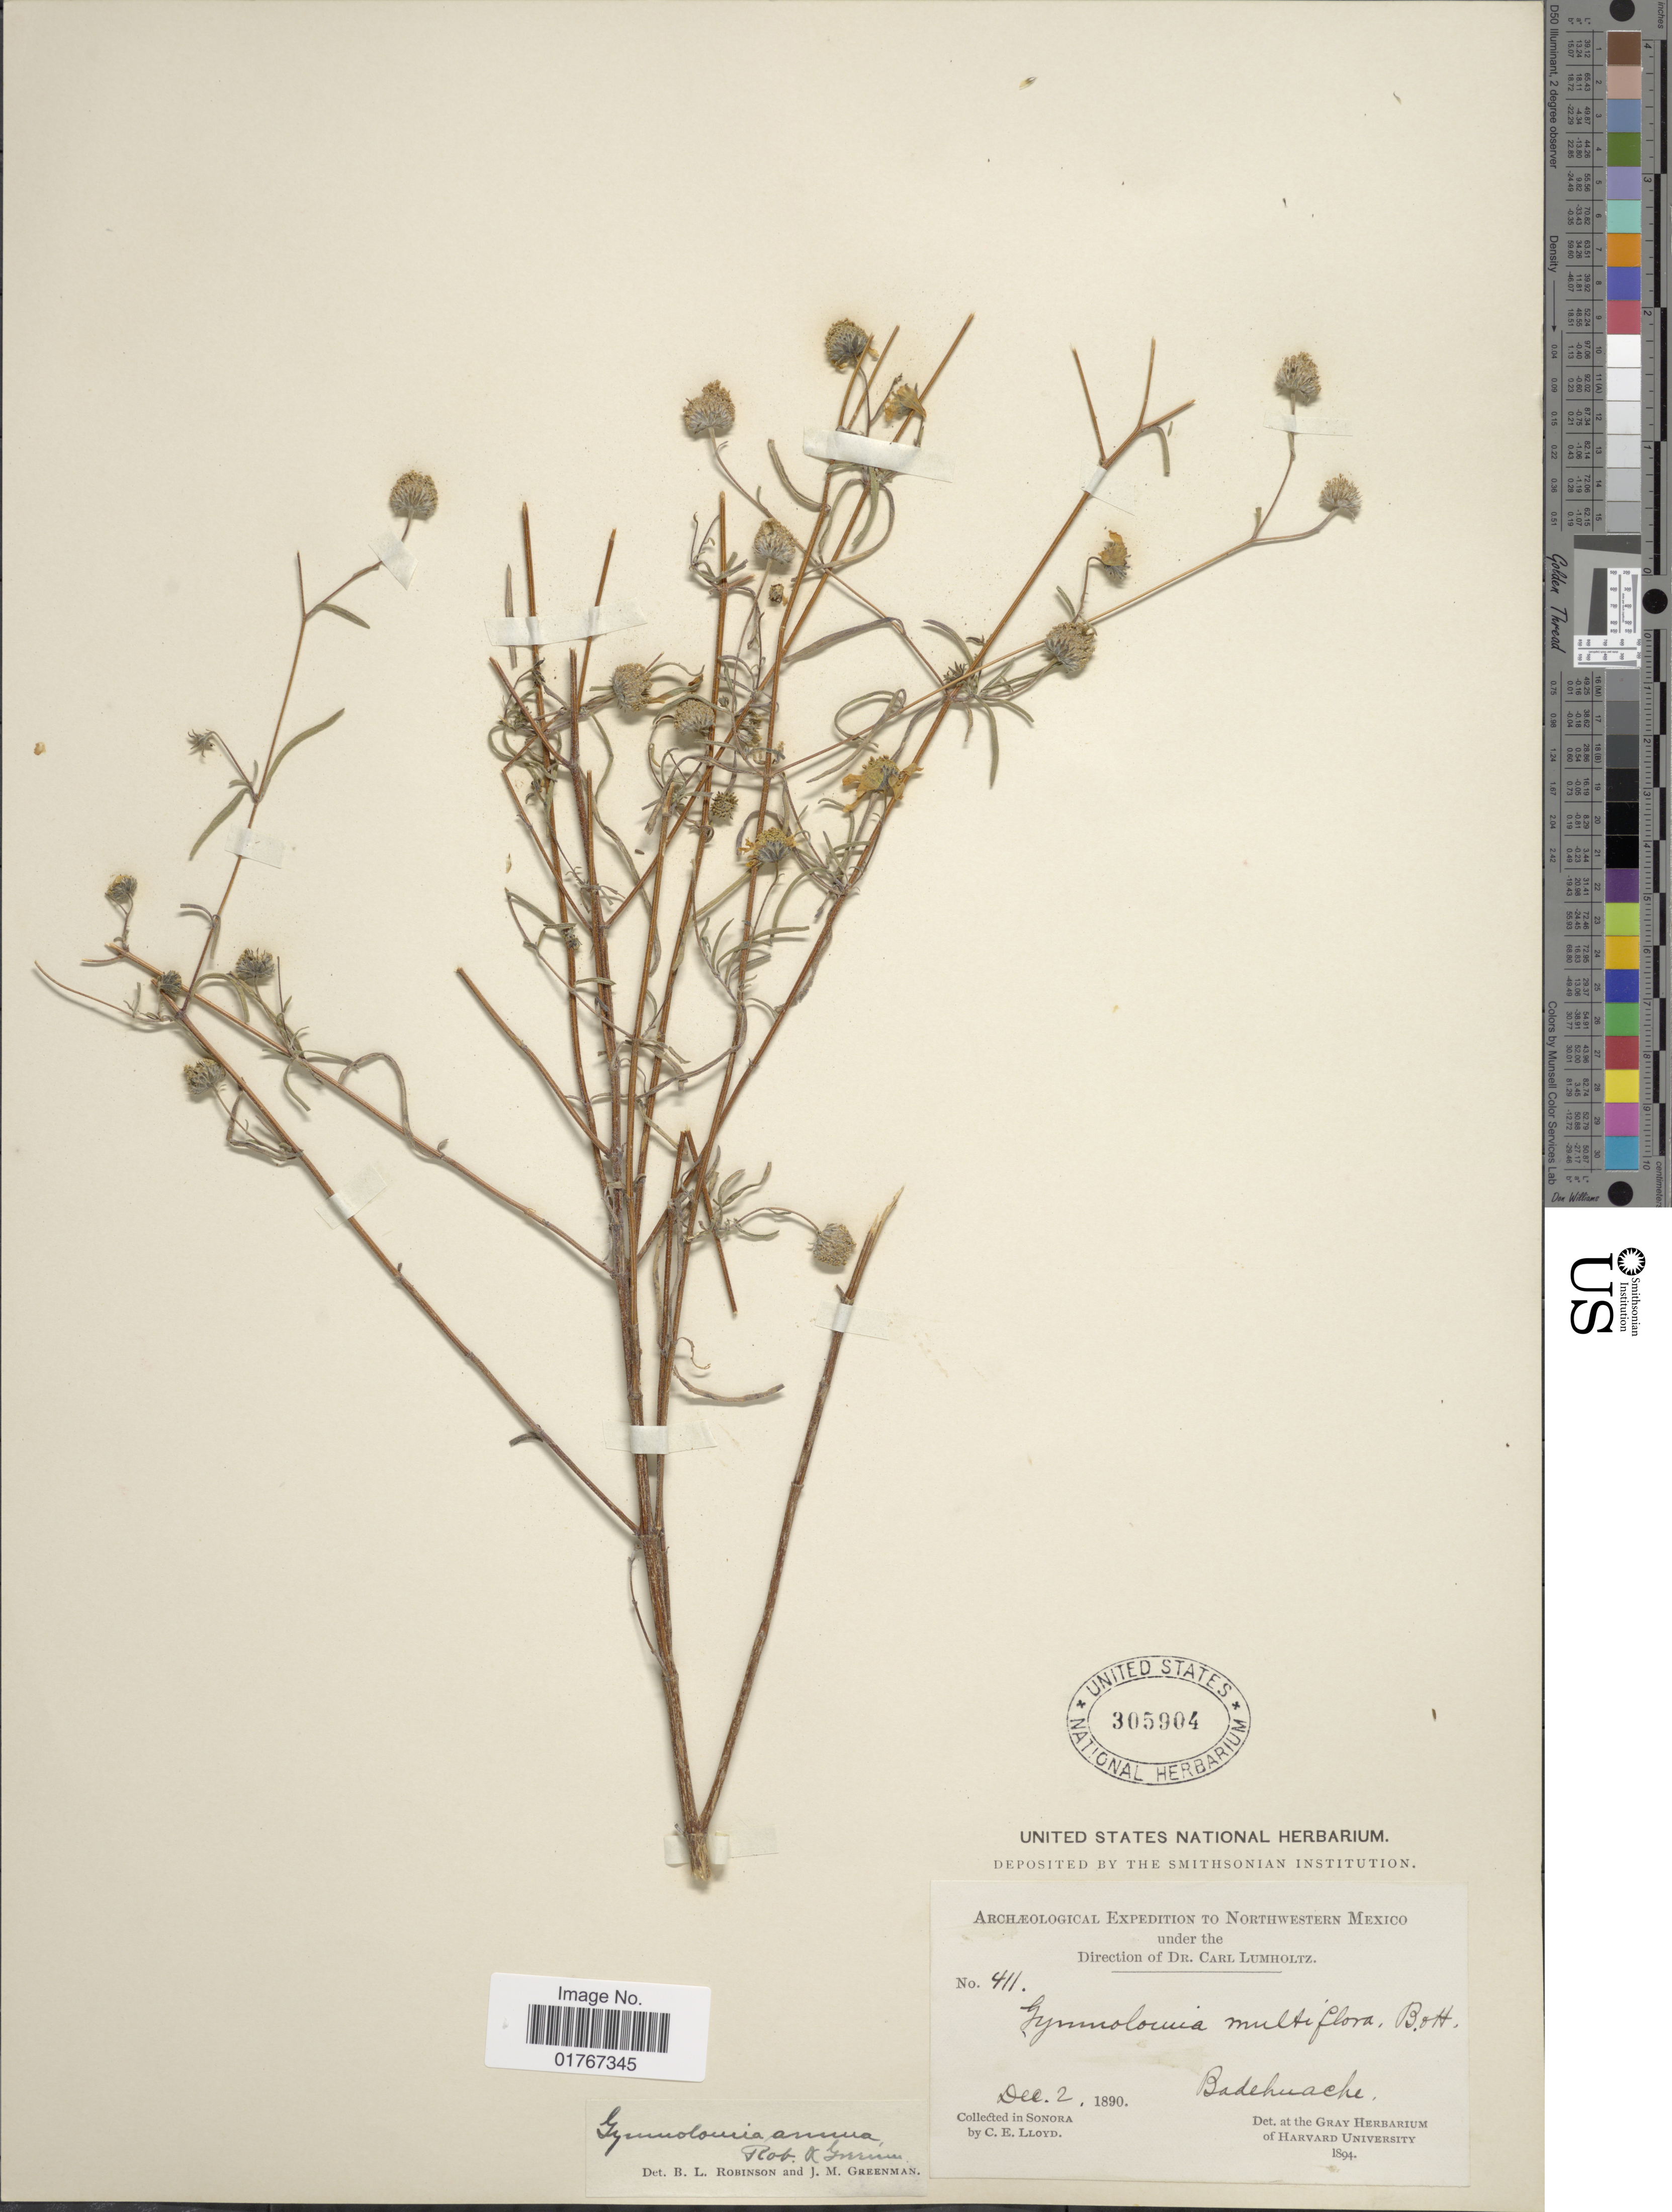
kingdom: Plantae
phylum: Tracheophyta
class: Magnoliopsida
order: Asterales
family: Asteraceae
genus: Heliomeris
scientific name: Heliomeris annua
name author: (M.E. Jones) Cockerell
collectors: Lloyd, C. E.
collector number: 411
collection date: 1890-12-02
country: Mexico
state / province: Sonora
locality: Northwestern Mexico, Badehuache, In Sonora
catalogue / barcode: US 305904